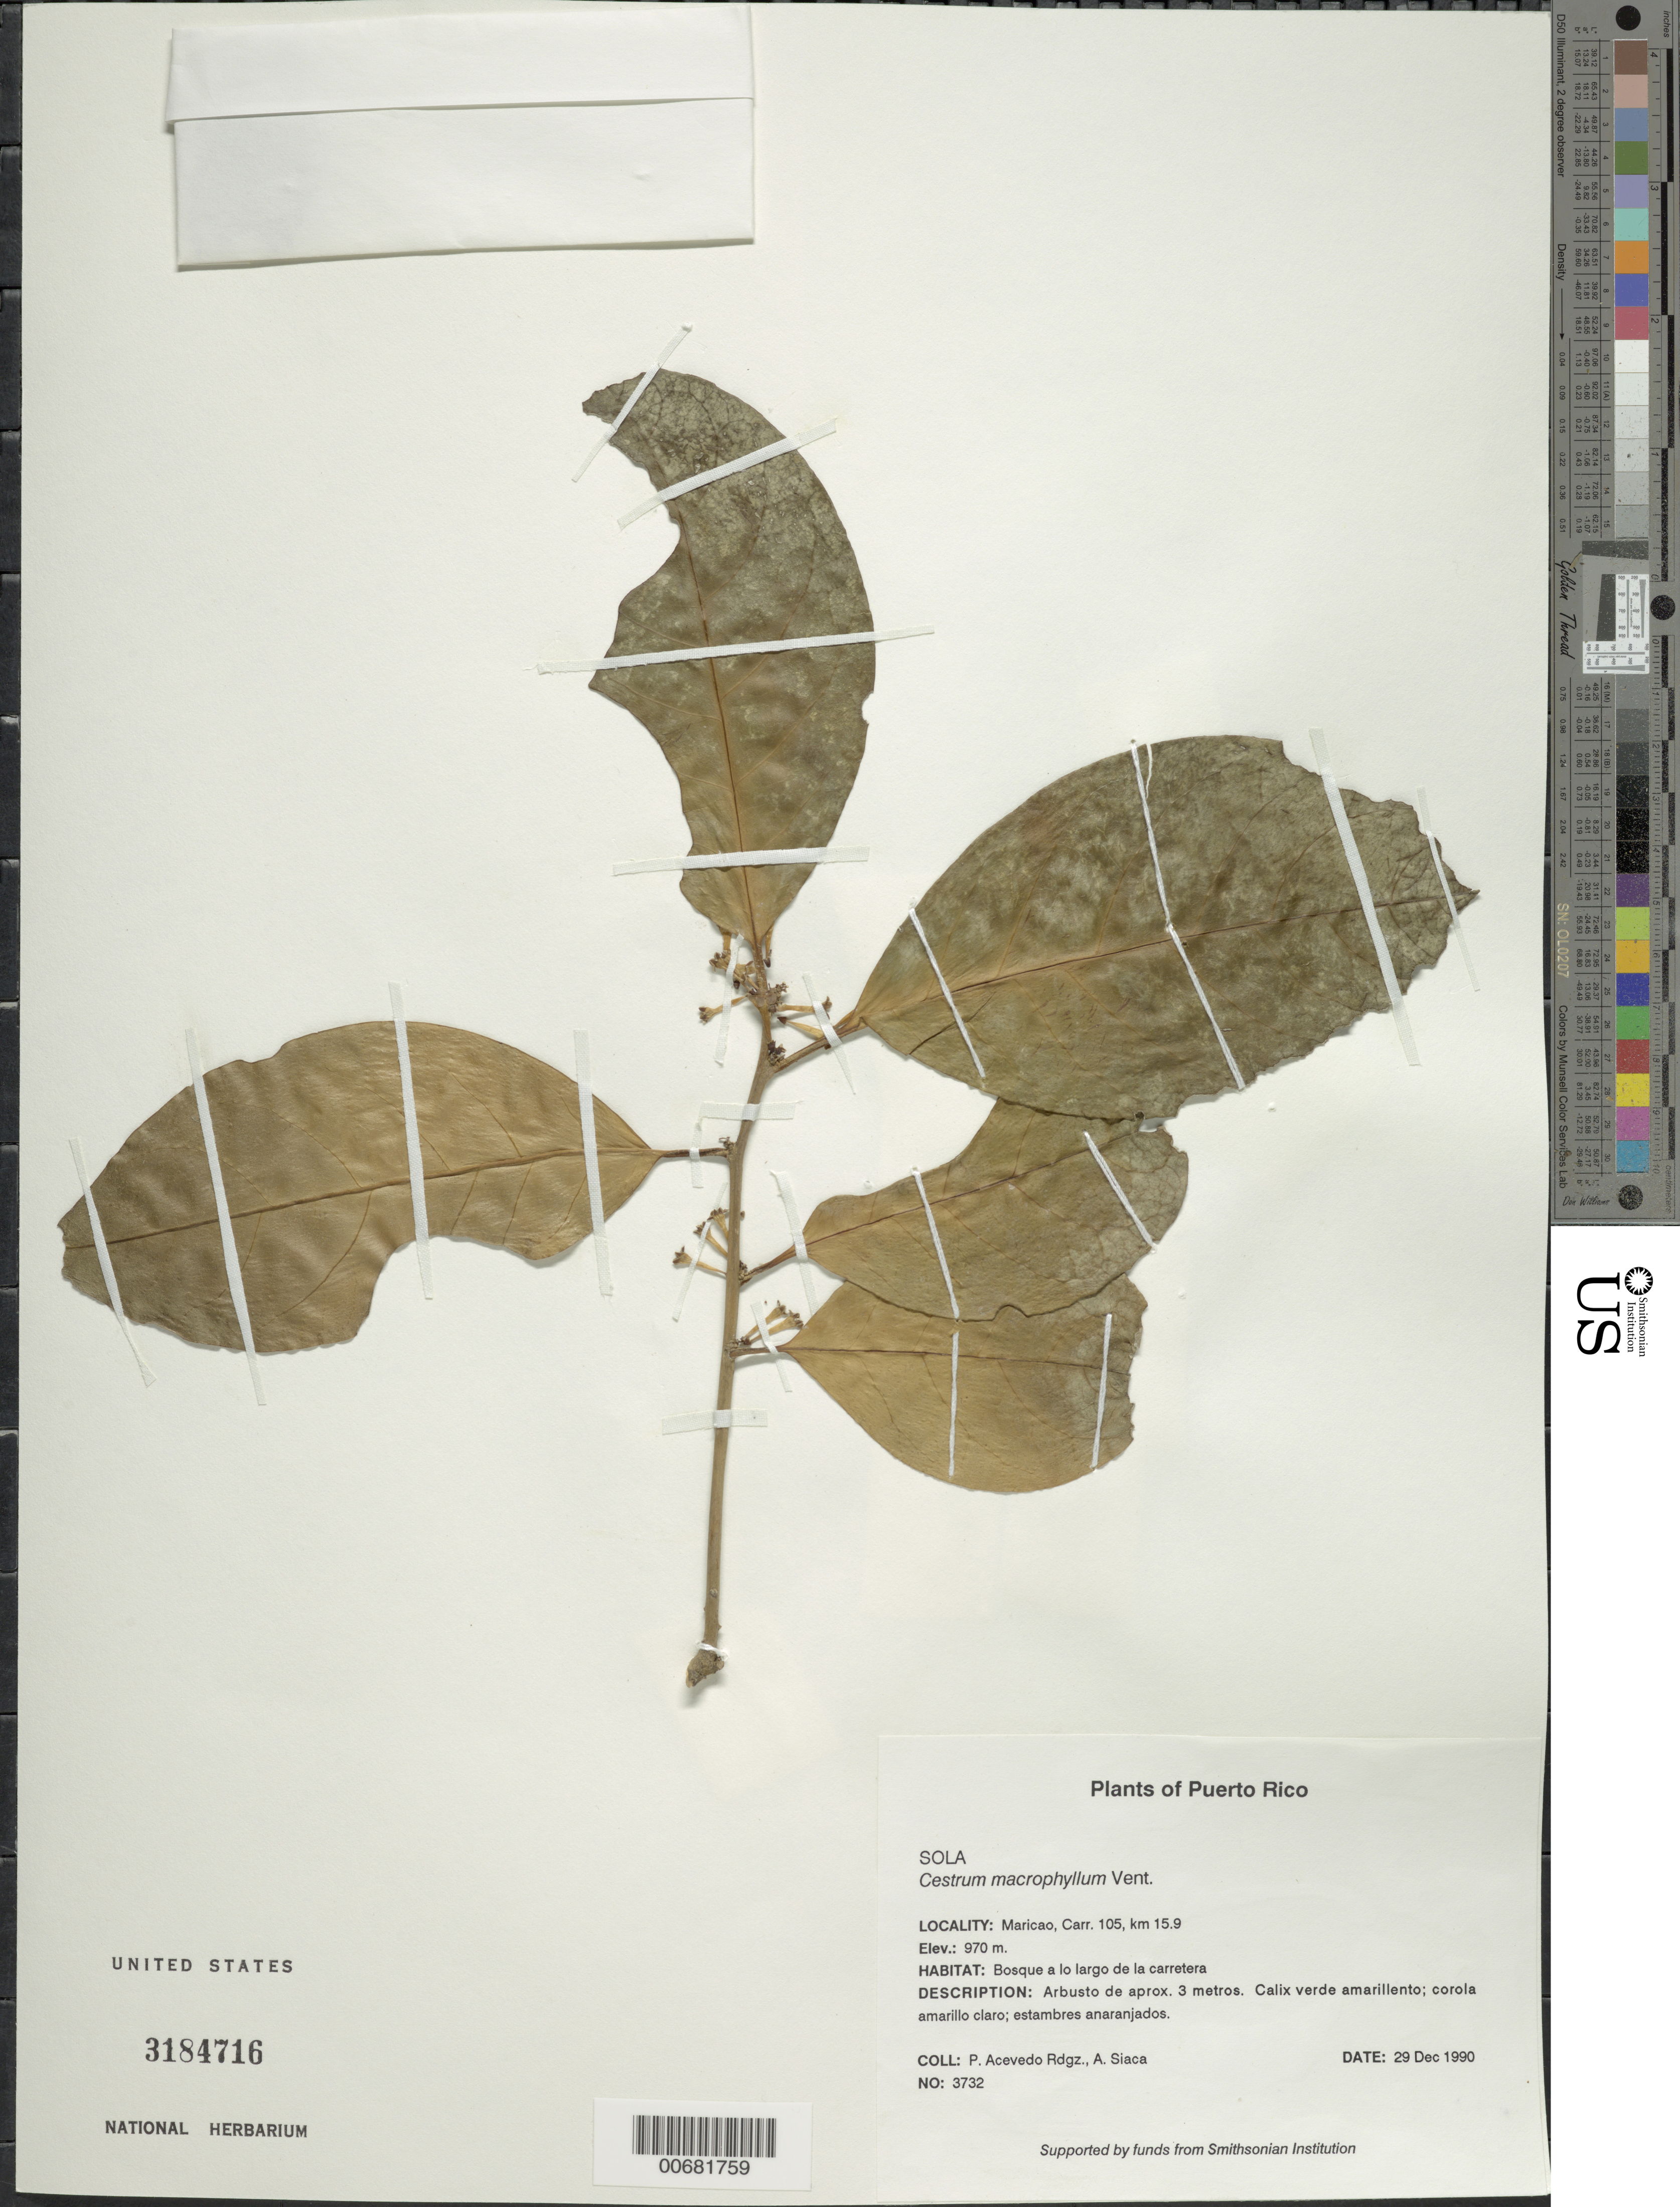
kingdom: Plantae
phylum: Tracheophyta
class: Magnoliopsida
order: Solanales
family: Solanaceae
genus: Cestrum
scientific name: Cestrum macrophyllum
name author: Vent.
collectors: P. Acevedo-Rodr. & A. Siaca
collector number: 3732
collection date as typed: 29 Dec 1990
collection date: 1990-12-29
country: Puerto Rico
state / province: Maricao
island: Puerto Rico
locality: Maricao, Carr. 105, km 15.9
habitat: Bosque a lo largo de la carretera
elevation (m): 970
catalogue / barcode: US 3184716